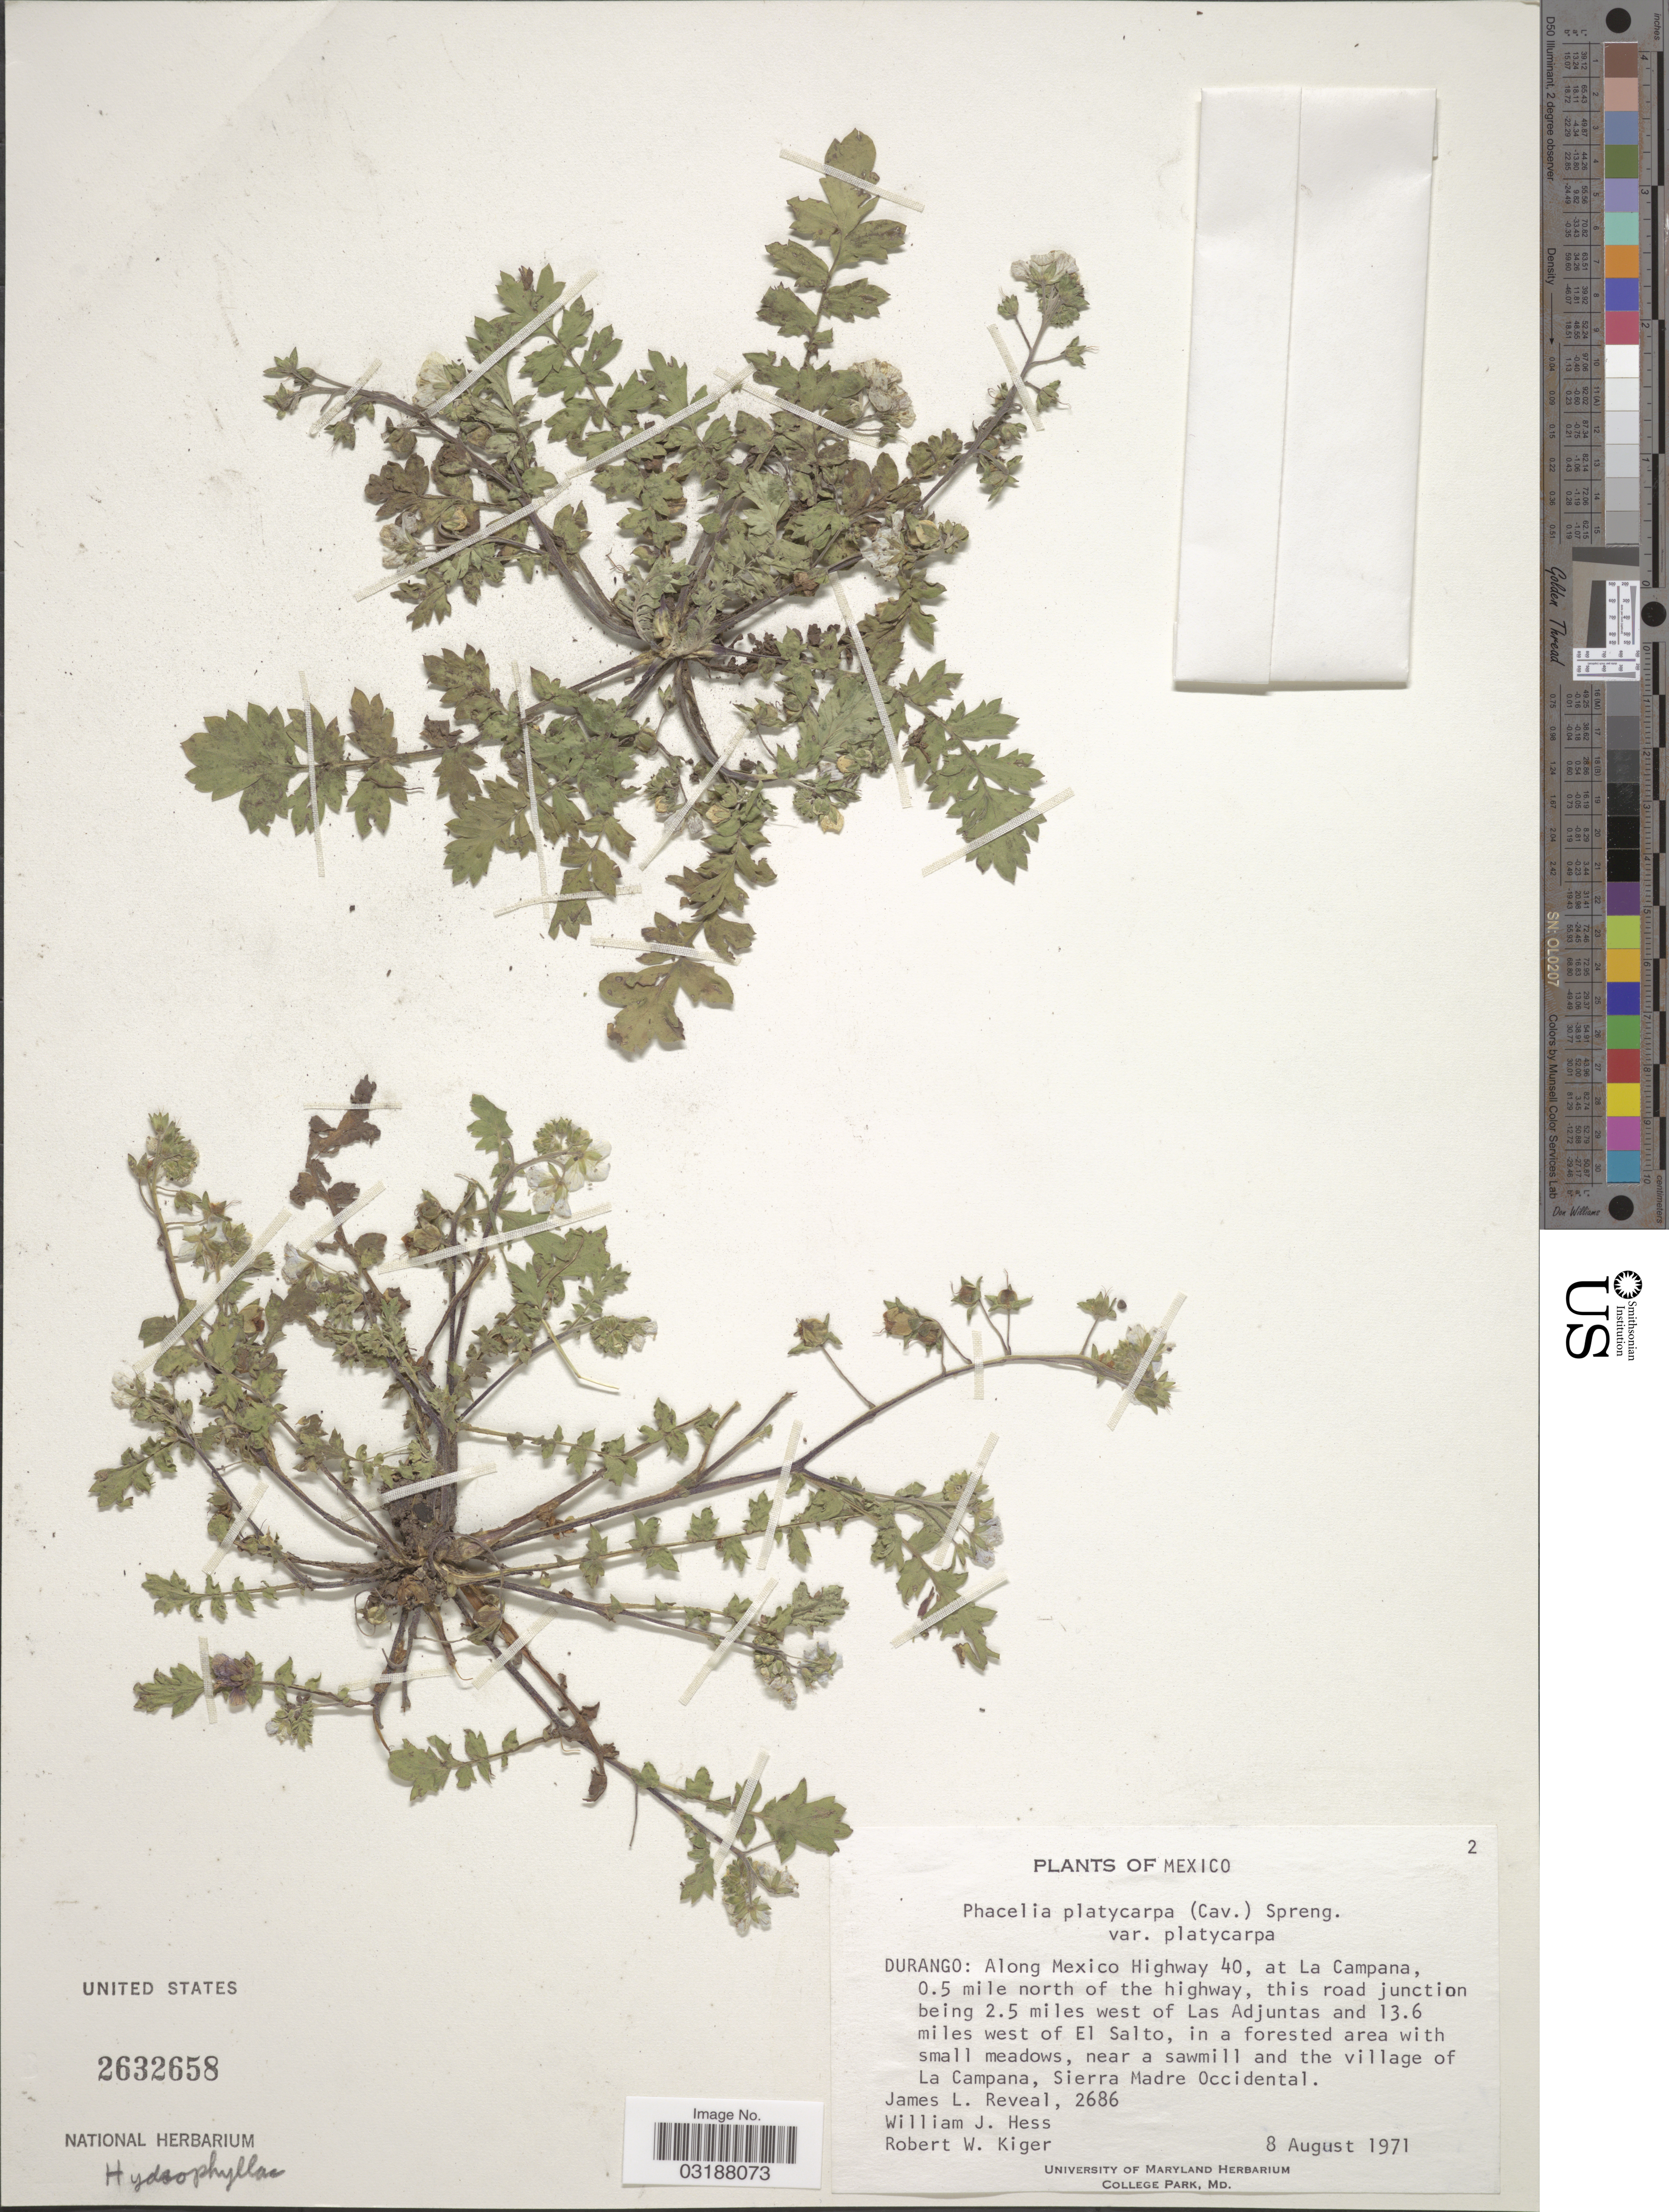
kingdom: Plantae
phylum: Tracheophyta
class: Magnoliopsida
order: Boraginales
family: Hydrophyllaceae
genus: Phacelia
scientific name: Phacelia platycarpa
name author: (Cav.) Spreng.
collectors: J. L. Reveal, W. Hess & R. Kiger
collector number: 2686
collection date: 1971-08-08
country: Mexico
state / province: Durango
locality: Along Mexico Highway 40, at La Campana, 0.5 mile north of the highway, this road junction being 2.5 miles west of Las Adjuntas and 13.6 miles west of El Salto, near a small sawmill and the village of La Campana, Sierra Madre Occidental.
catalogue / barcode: US 2632658